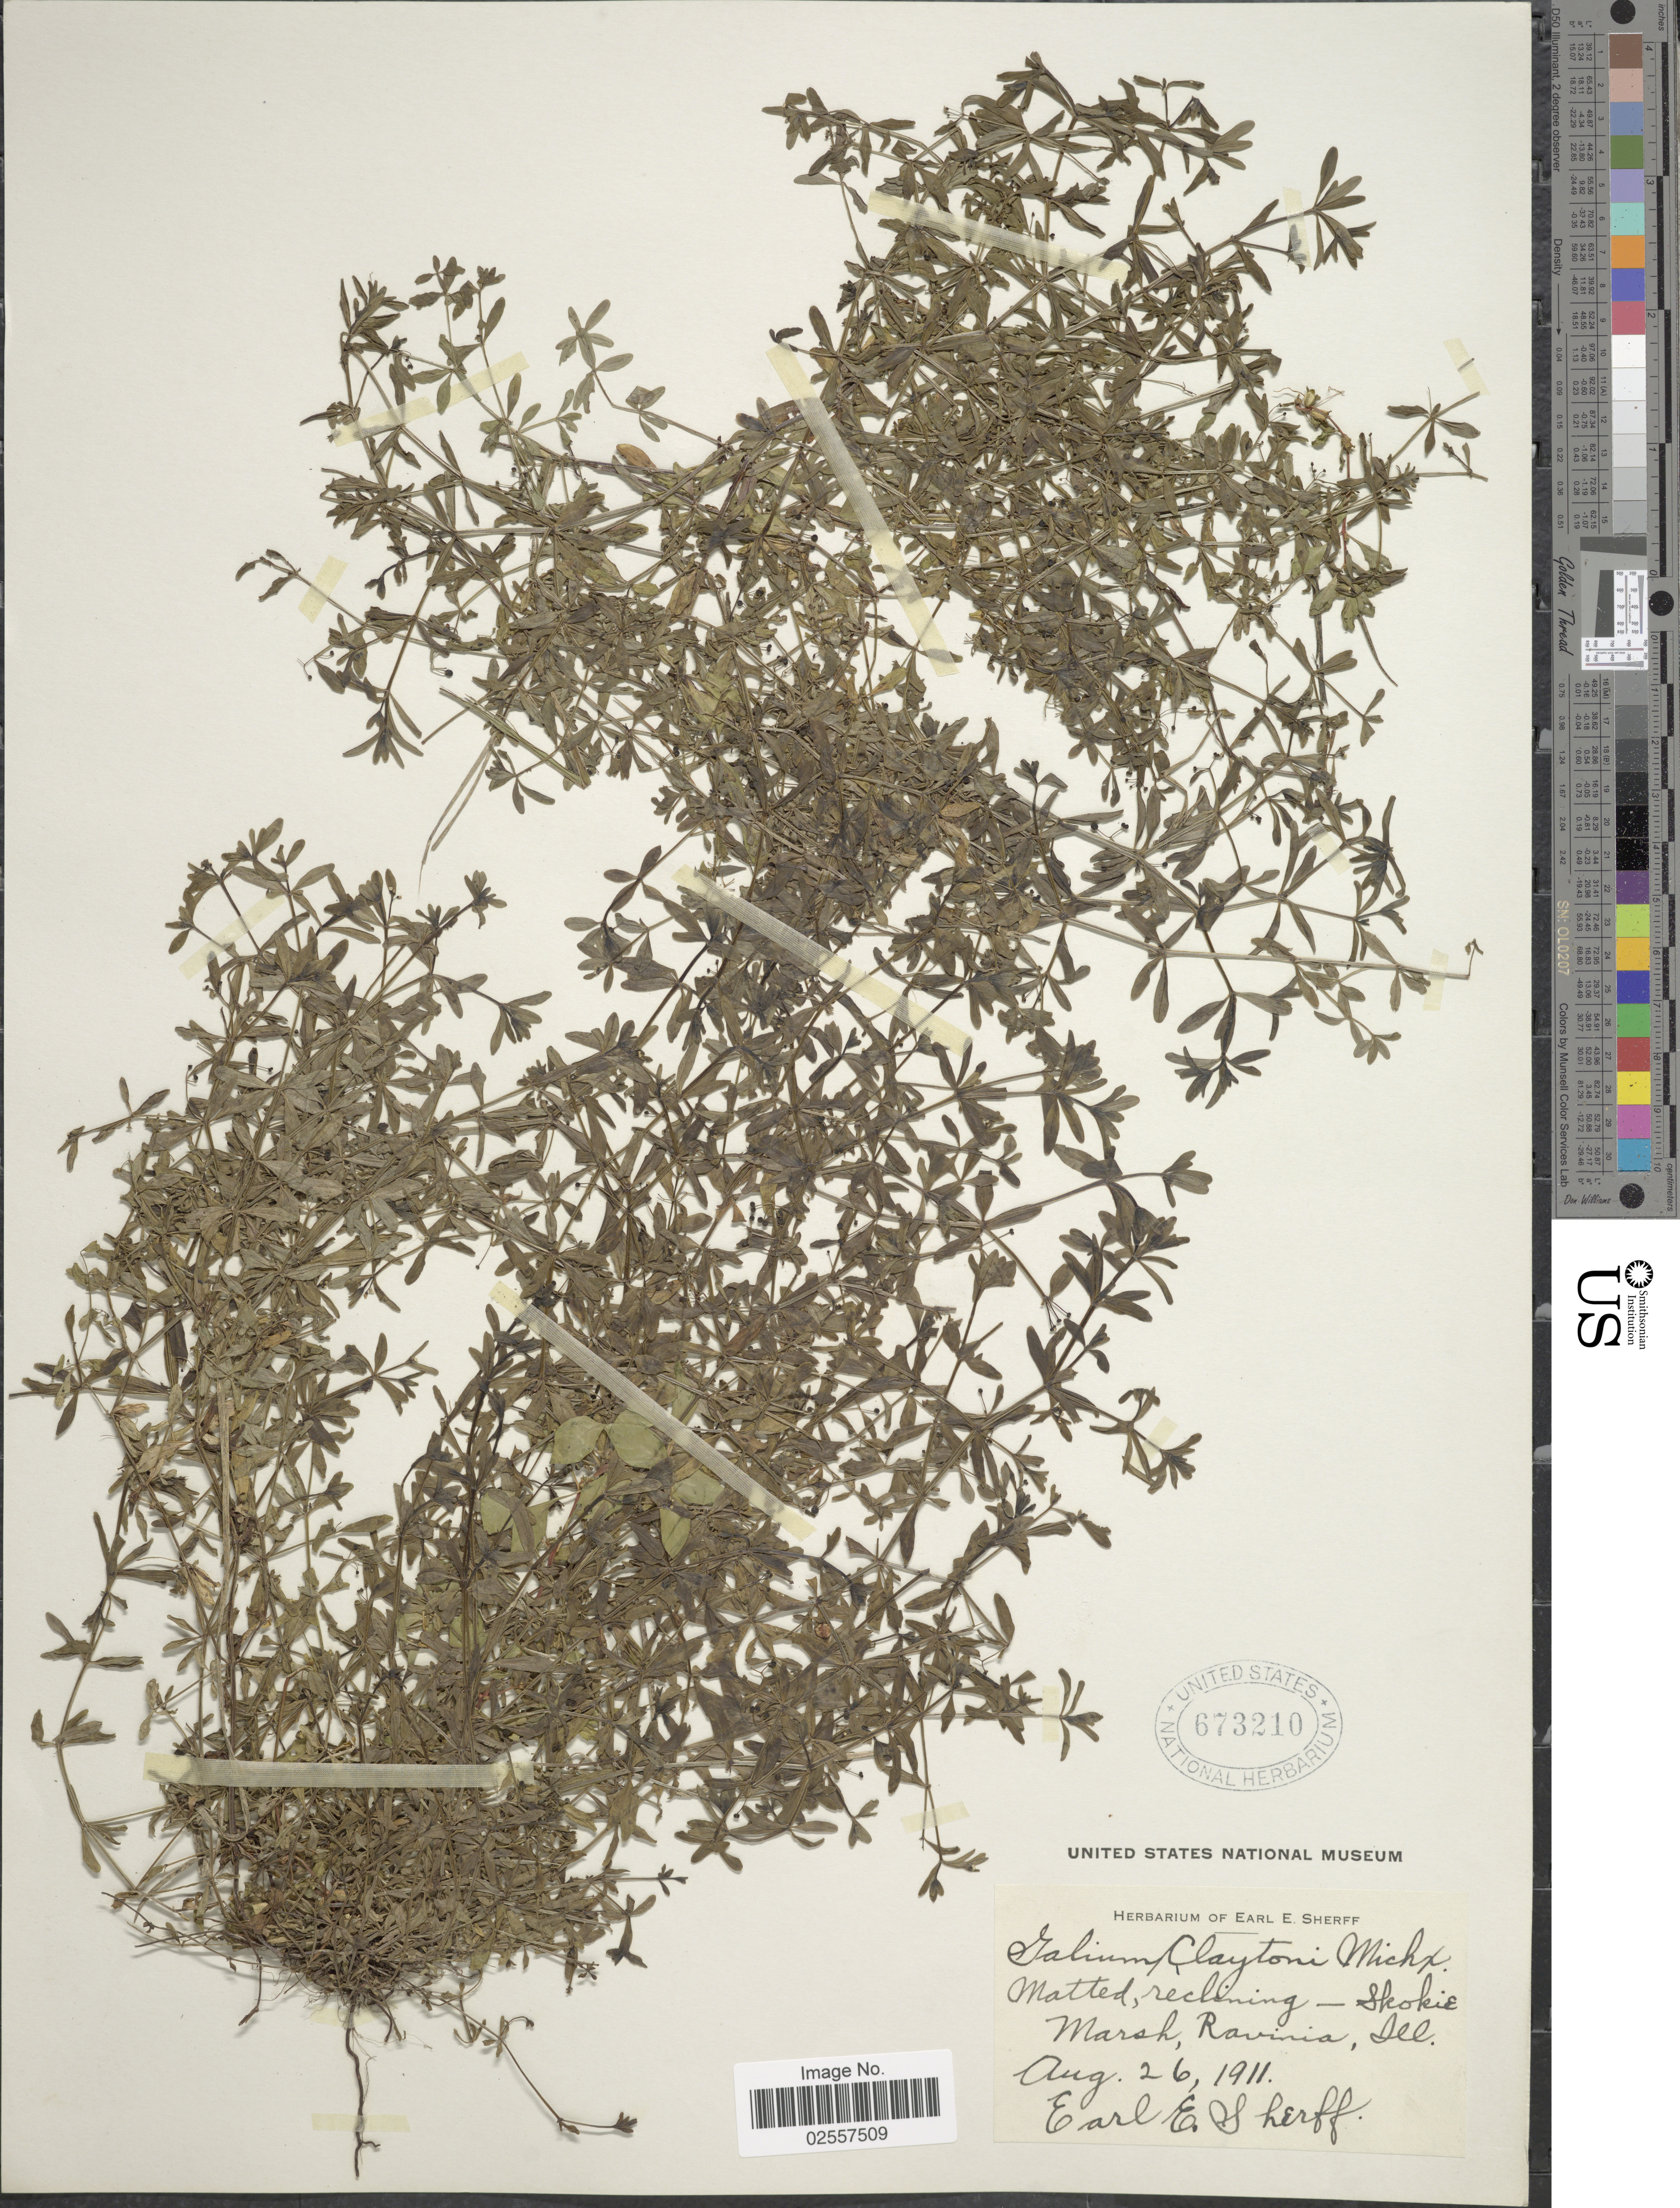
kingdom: Plantae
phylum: Tracheophyta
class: Magnoliopsida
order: Gentianales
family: Rubiaceae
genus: Galium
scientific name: Galium claytoni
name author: Michx.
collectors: E. E. Sherff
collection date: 1911-08-26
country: United States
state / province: Illinois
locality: Skokie Marsh, Ravinia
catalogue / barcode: US 673210